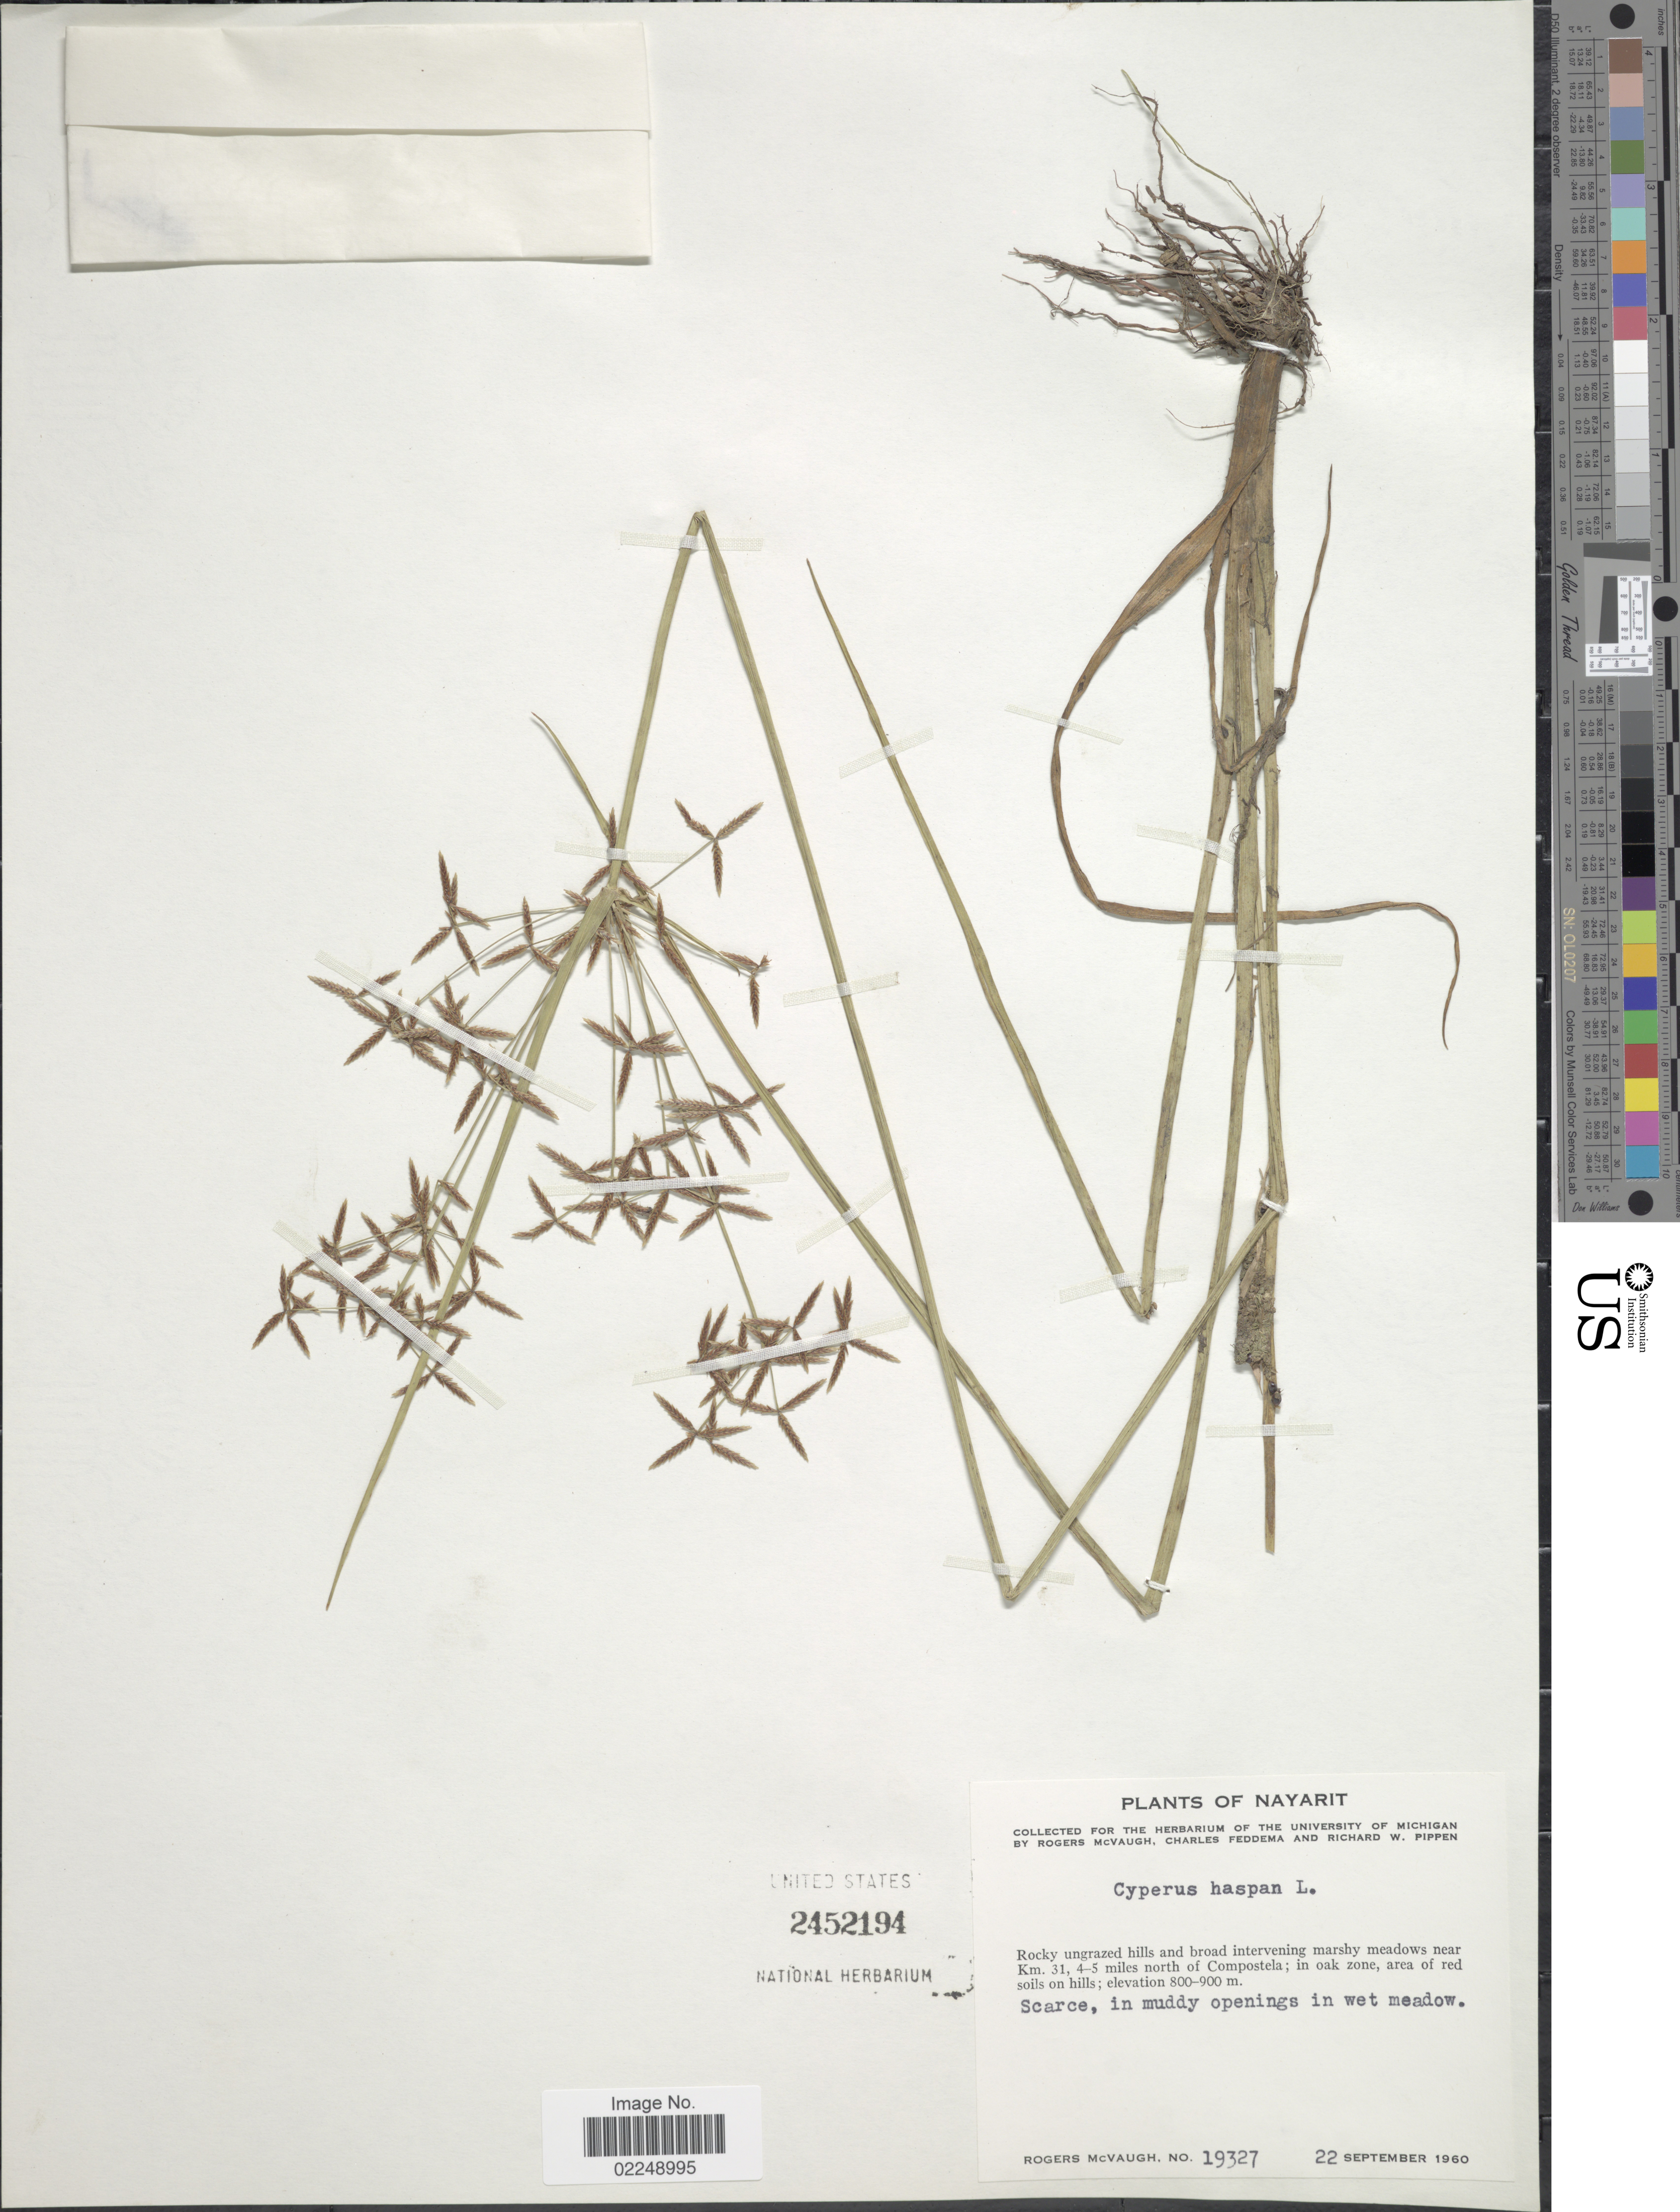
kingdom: Plantae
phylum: Tracheophyta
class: Liliopsida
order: Poales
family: Cyperaceae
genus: Cyperus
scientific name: Cyperus haspan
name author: L.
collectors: R. McVaugh, C. Feddema & R. W. Pippen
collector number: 19327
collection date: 1960-09-22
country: Mexico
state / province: Nayarit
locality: Near Km. 31, 4-5 miles north of Compostela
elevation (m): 800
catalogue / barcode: US 2452194